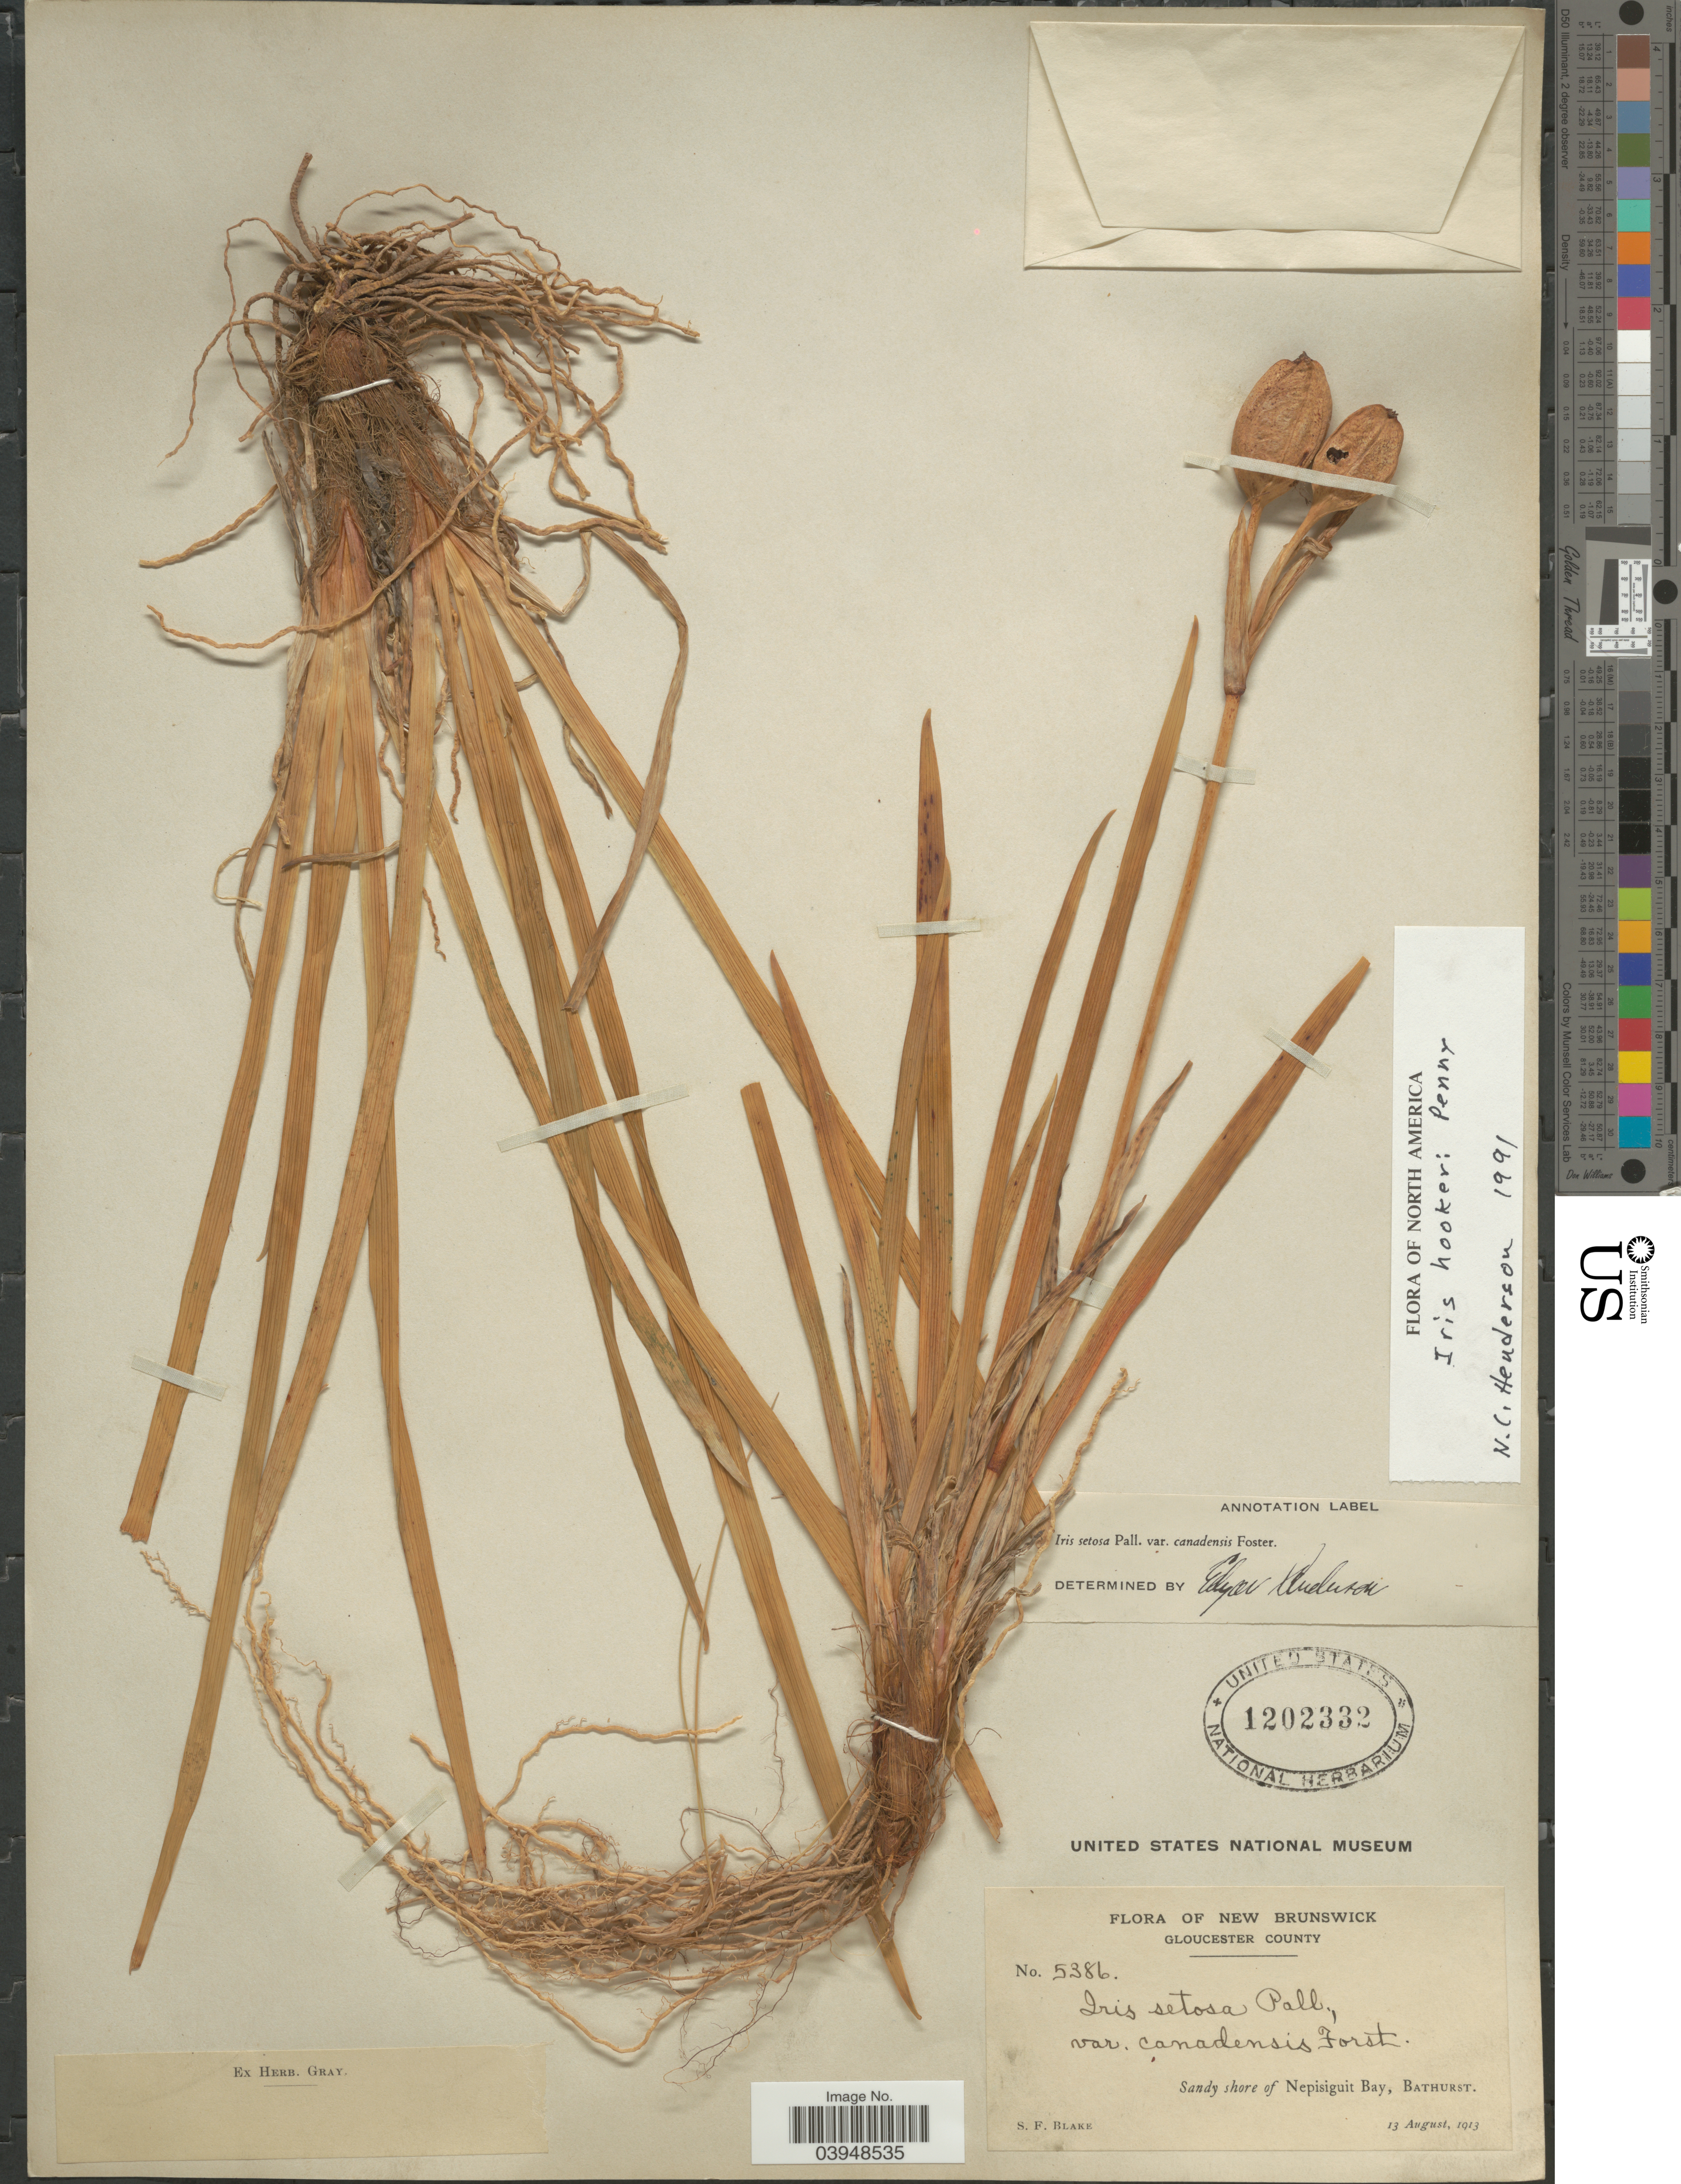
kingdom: Plantae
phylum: Tracheophyta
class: Liliopsida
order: Asparagales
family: Iridaceae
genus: Iris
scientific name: Iris hookeri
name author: Penny ex G. Don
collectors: S. Blake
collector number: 5386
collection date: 1913-08-13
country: Canada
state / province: New Brunswick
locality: Gloucester County. Sandy shore of Nepisiguit Bay, Bathurst.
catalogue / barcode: US 1202332